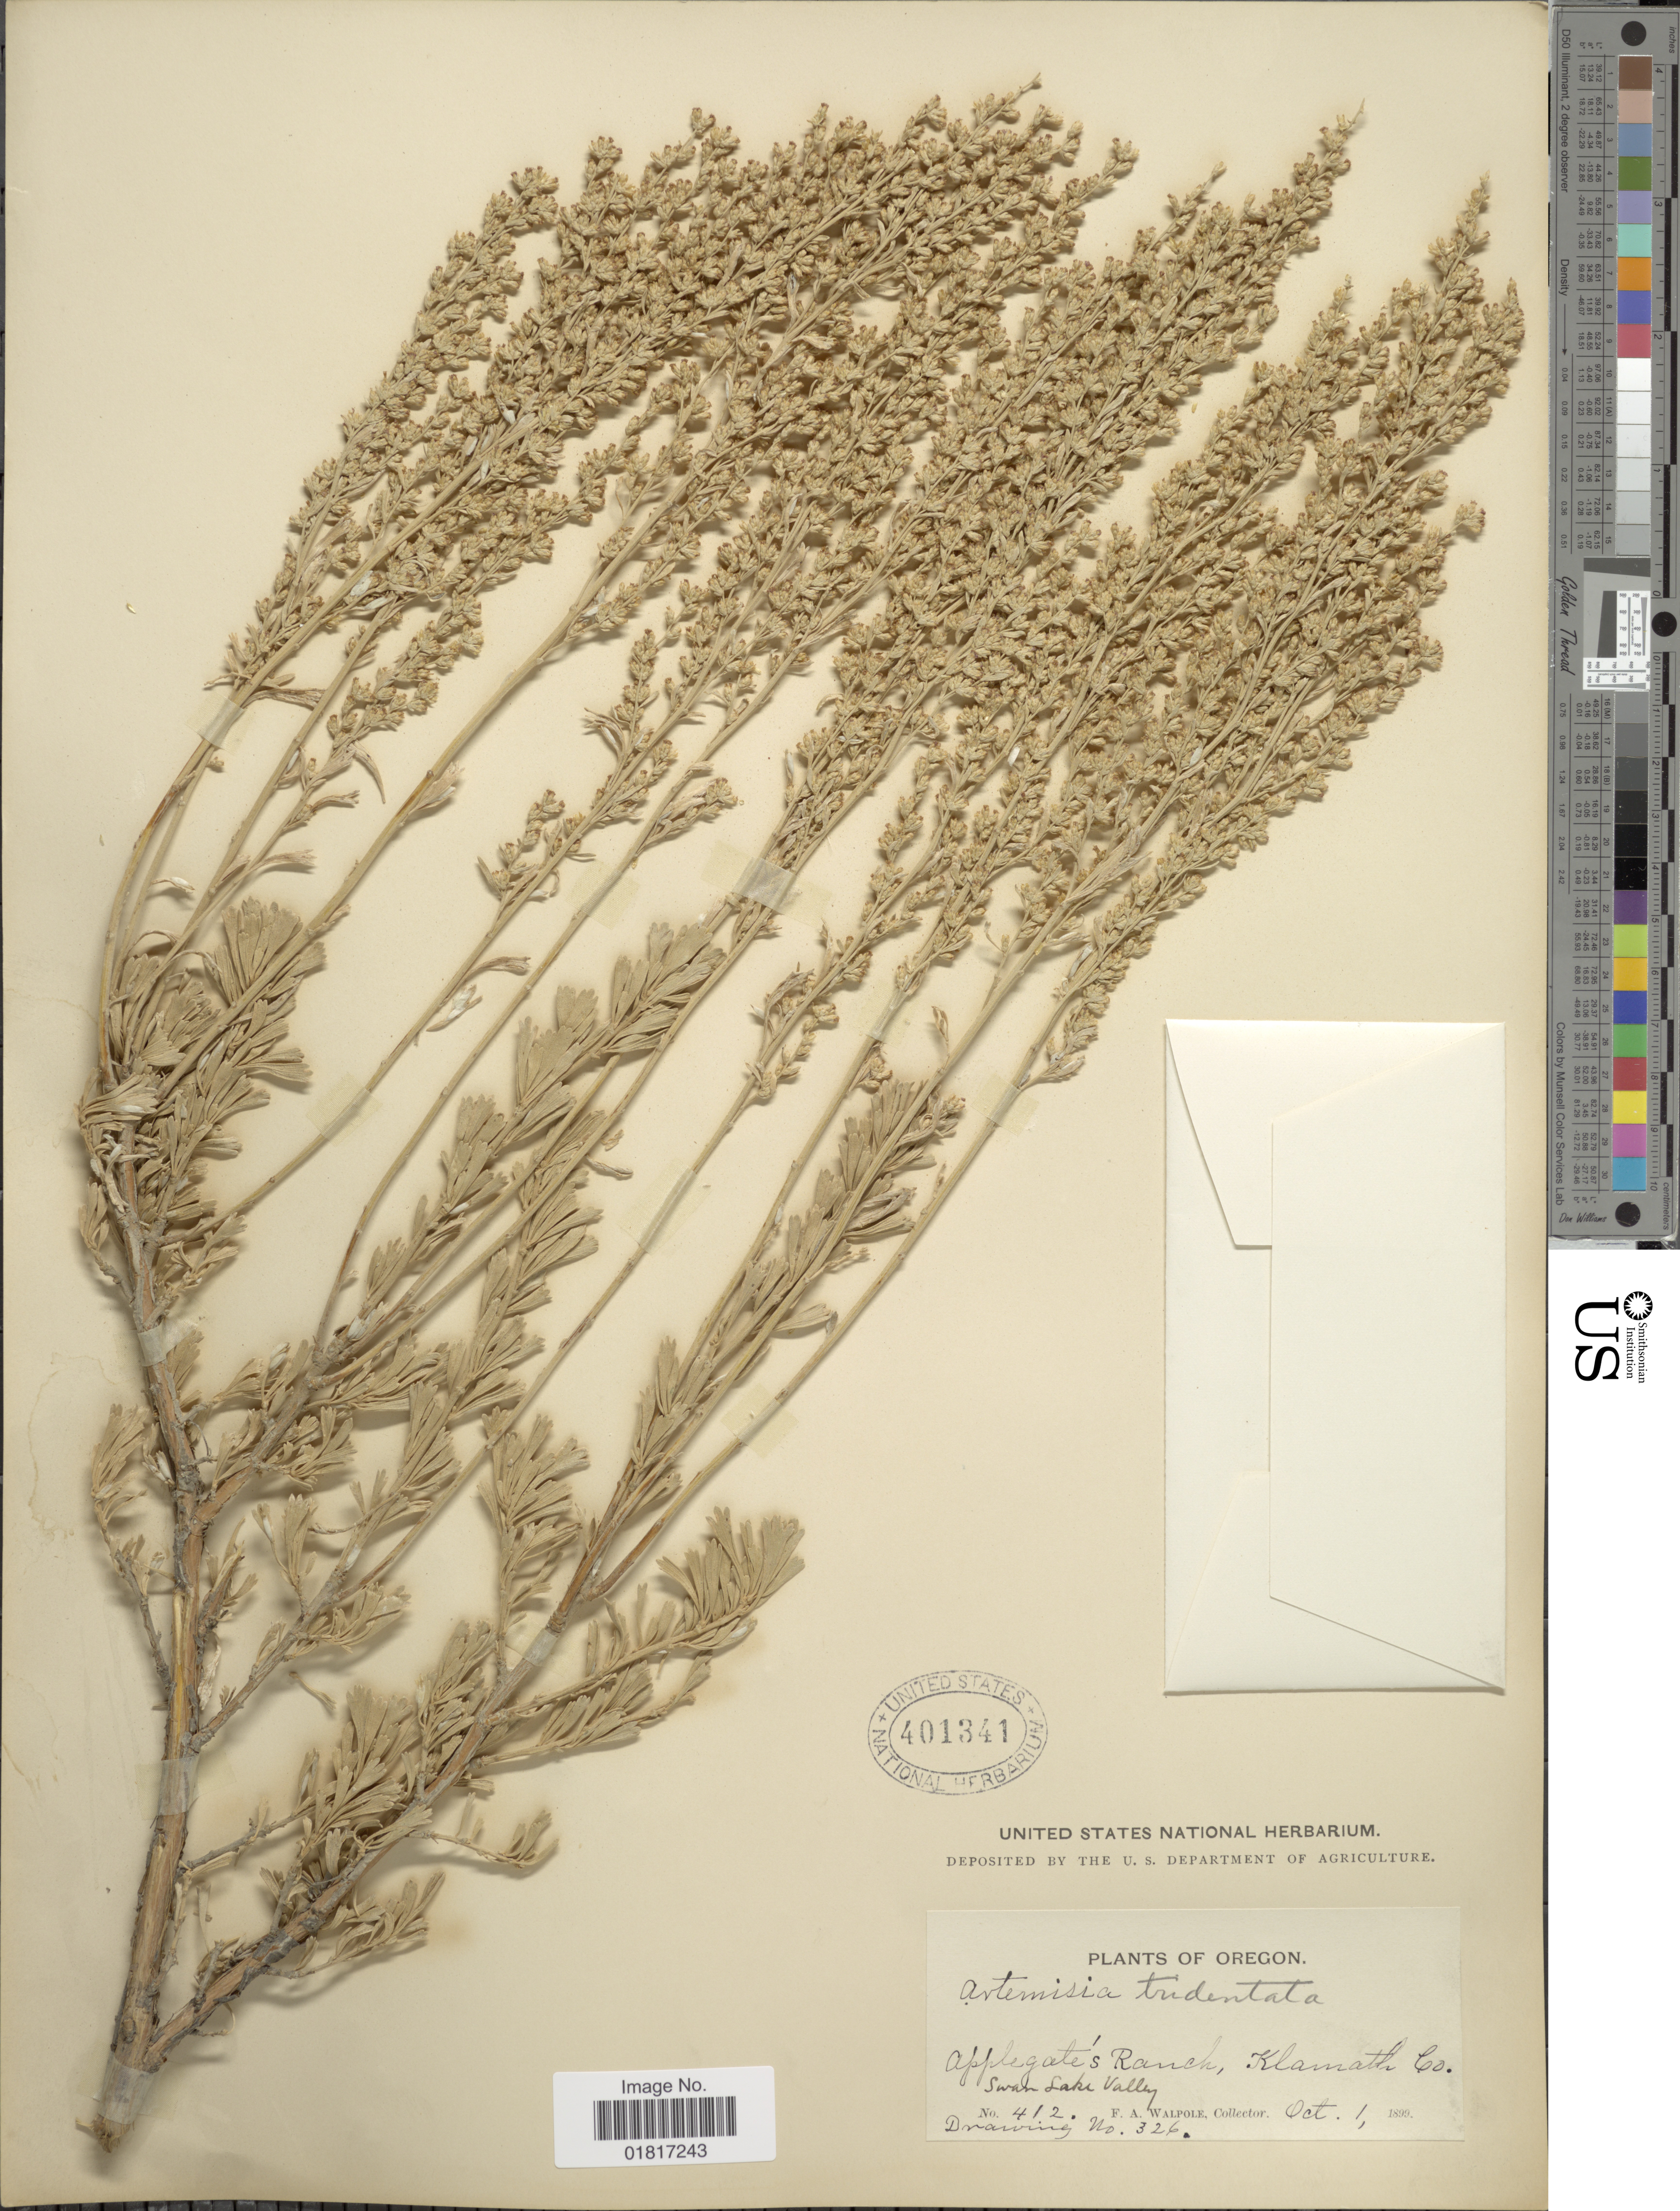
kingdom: Plantae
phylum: Tracheophyta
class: Magnoliopsida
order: Asterales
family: Asteraceae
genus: Artemisia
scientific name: Artemisia tridentata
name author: Nutt.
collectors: F. Walpole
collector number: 412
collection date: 1899-10-01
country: United States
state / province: Oregon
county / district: Klamath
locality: Applegate's Ranch, Klamath Co. Swan Lake Valley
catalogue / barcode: US 401341